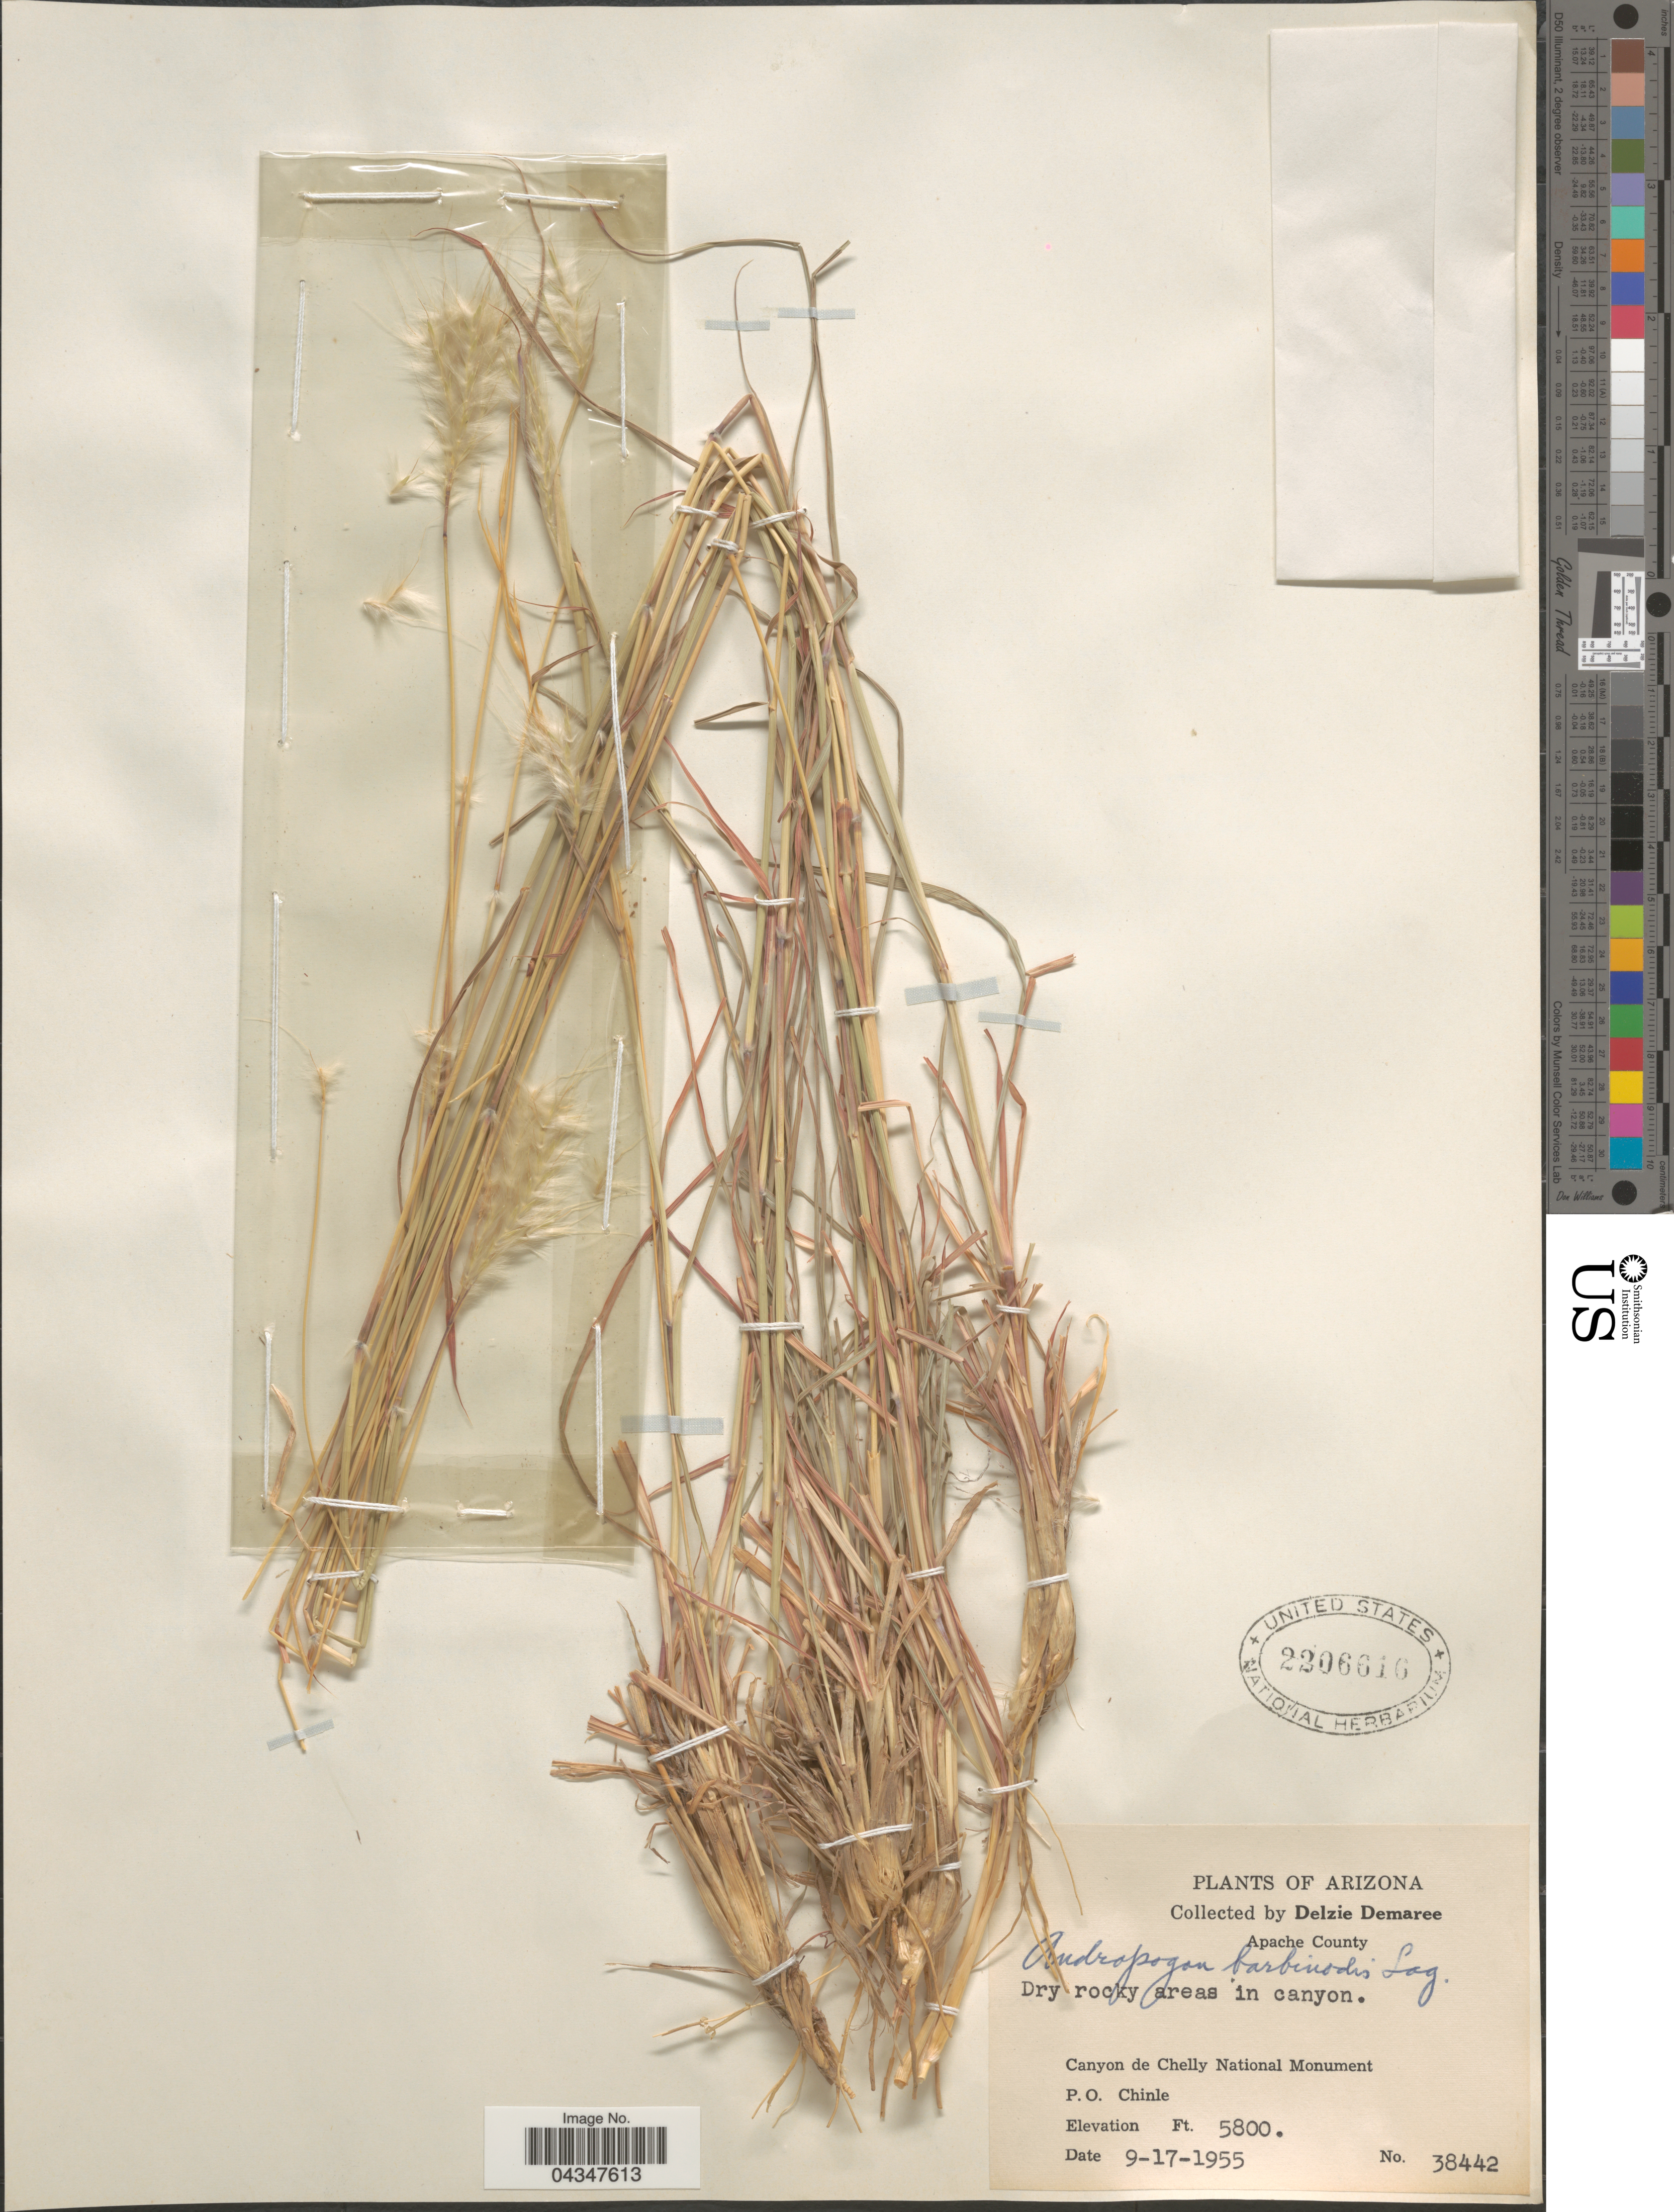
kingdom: Plantae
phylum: Tracheophyta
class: Liliopsida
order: Poales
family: Poaceae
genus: Bothriochloa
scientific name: Bothriochloa barbinodis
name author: (Lag.) Herter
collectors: D. Demaree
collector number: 38442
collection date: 1955-09-17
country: United States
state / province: Arizona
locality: Apache County. Canyon de Chelly National Monument. P.O. Chinle.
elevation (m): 1768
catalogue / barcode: US 2206616